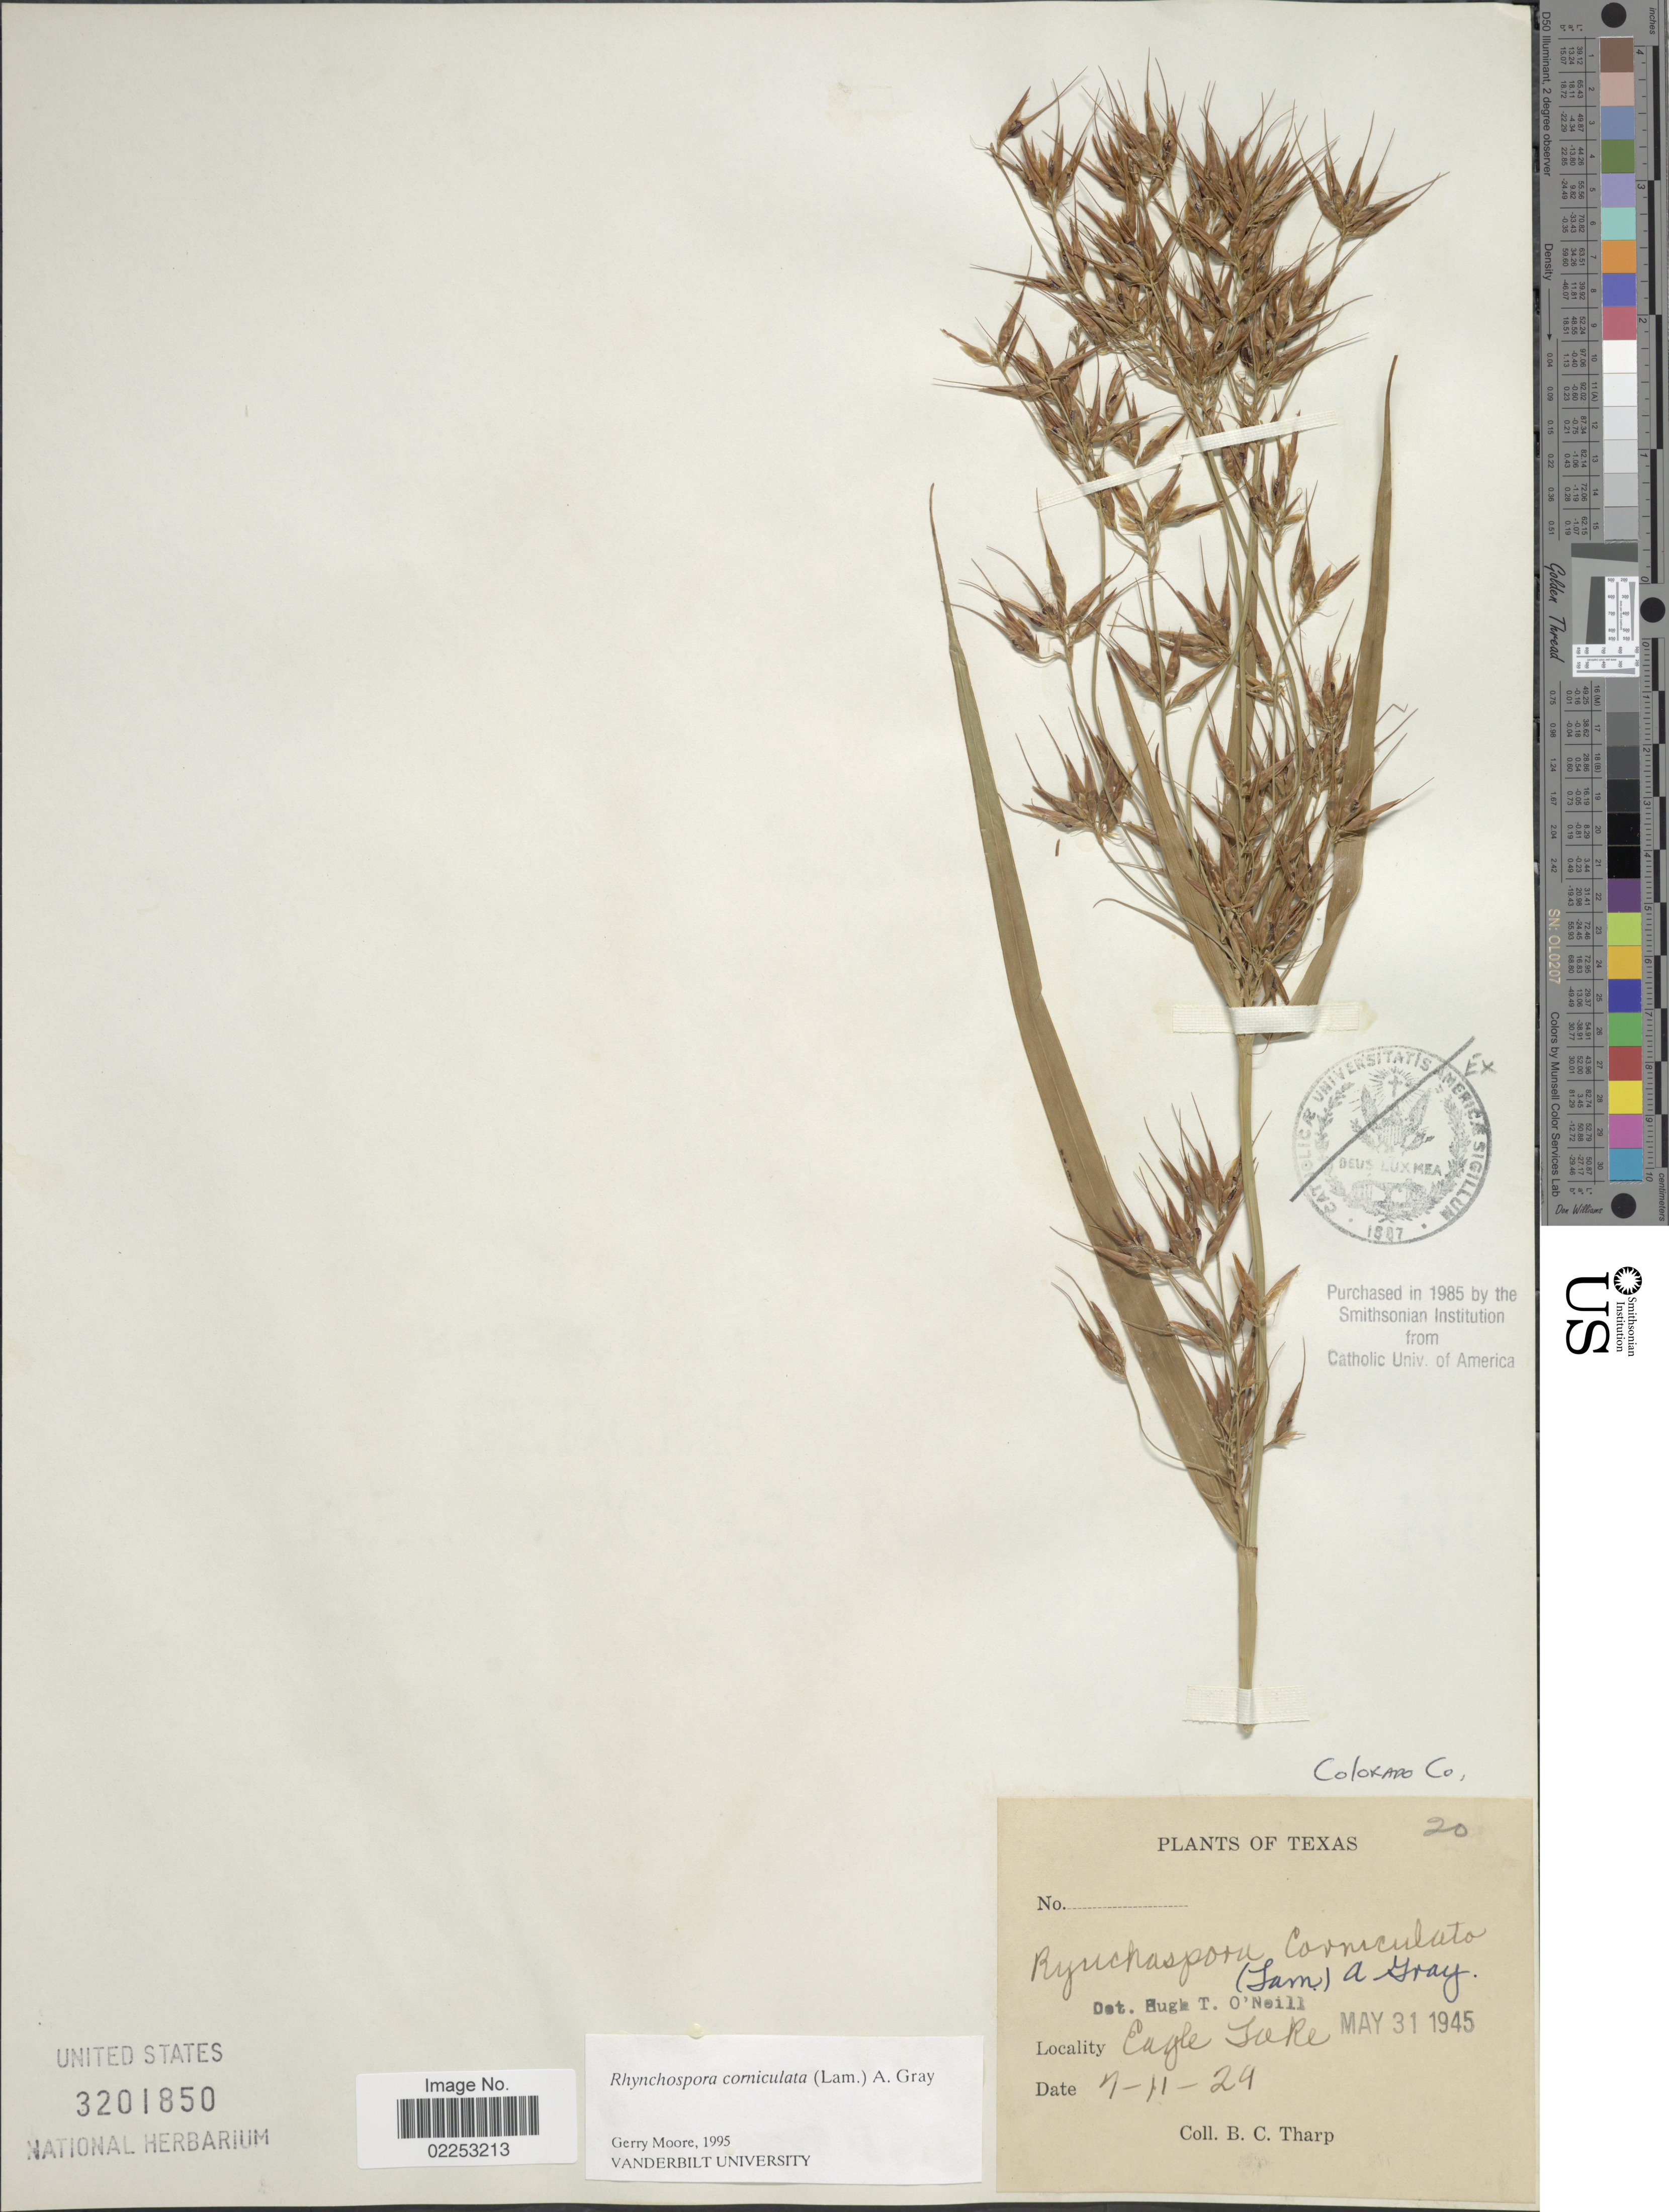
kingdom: Plantae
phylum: Tracheophyta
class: Liliopsida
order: Poales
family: Cyperaceae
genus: Rhynchospora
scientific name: Rhynchospora corniculata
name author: (Lam.) A. Gray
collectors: B. C. Tharp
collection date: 1924-07-11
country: United States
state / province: Texas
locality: Eagle Lake, Colorado Co.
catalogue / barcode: US 3201850